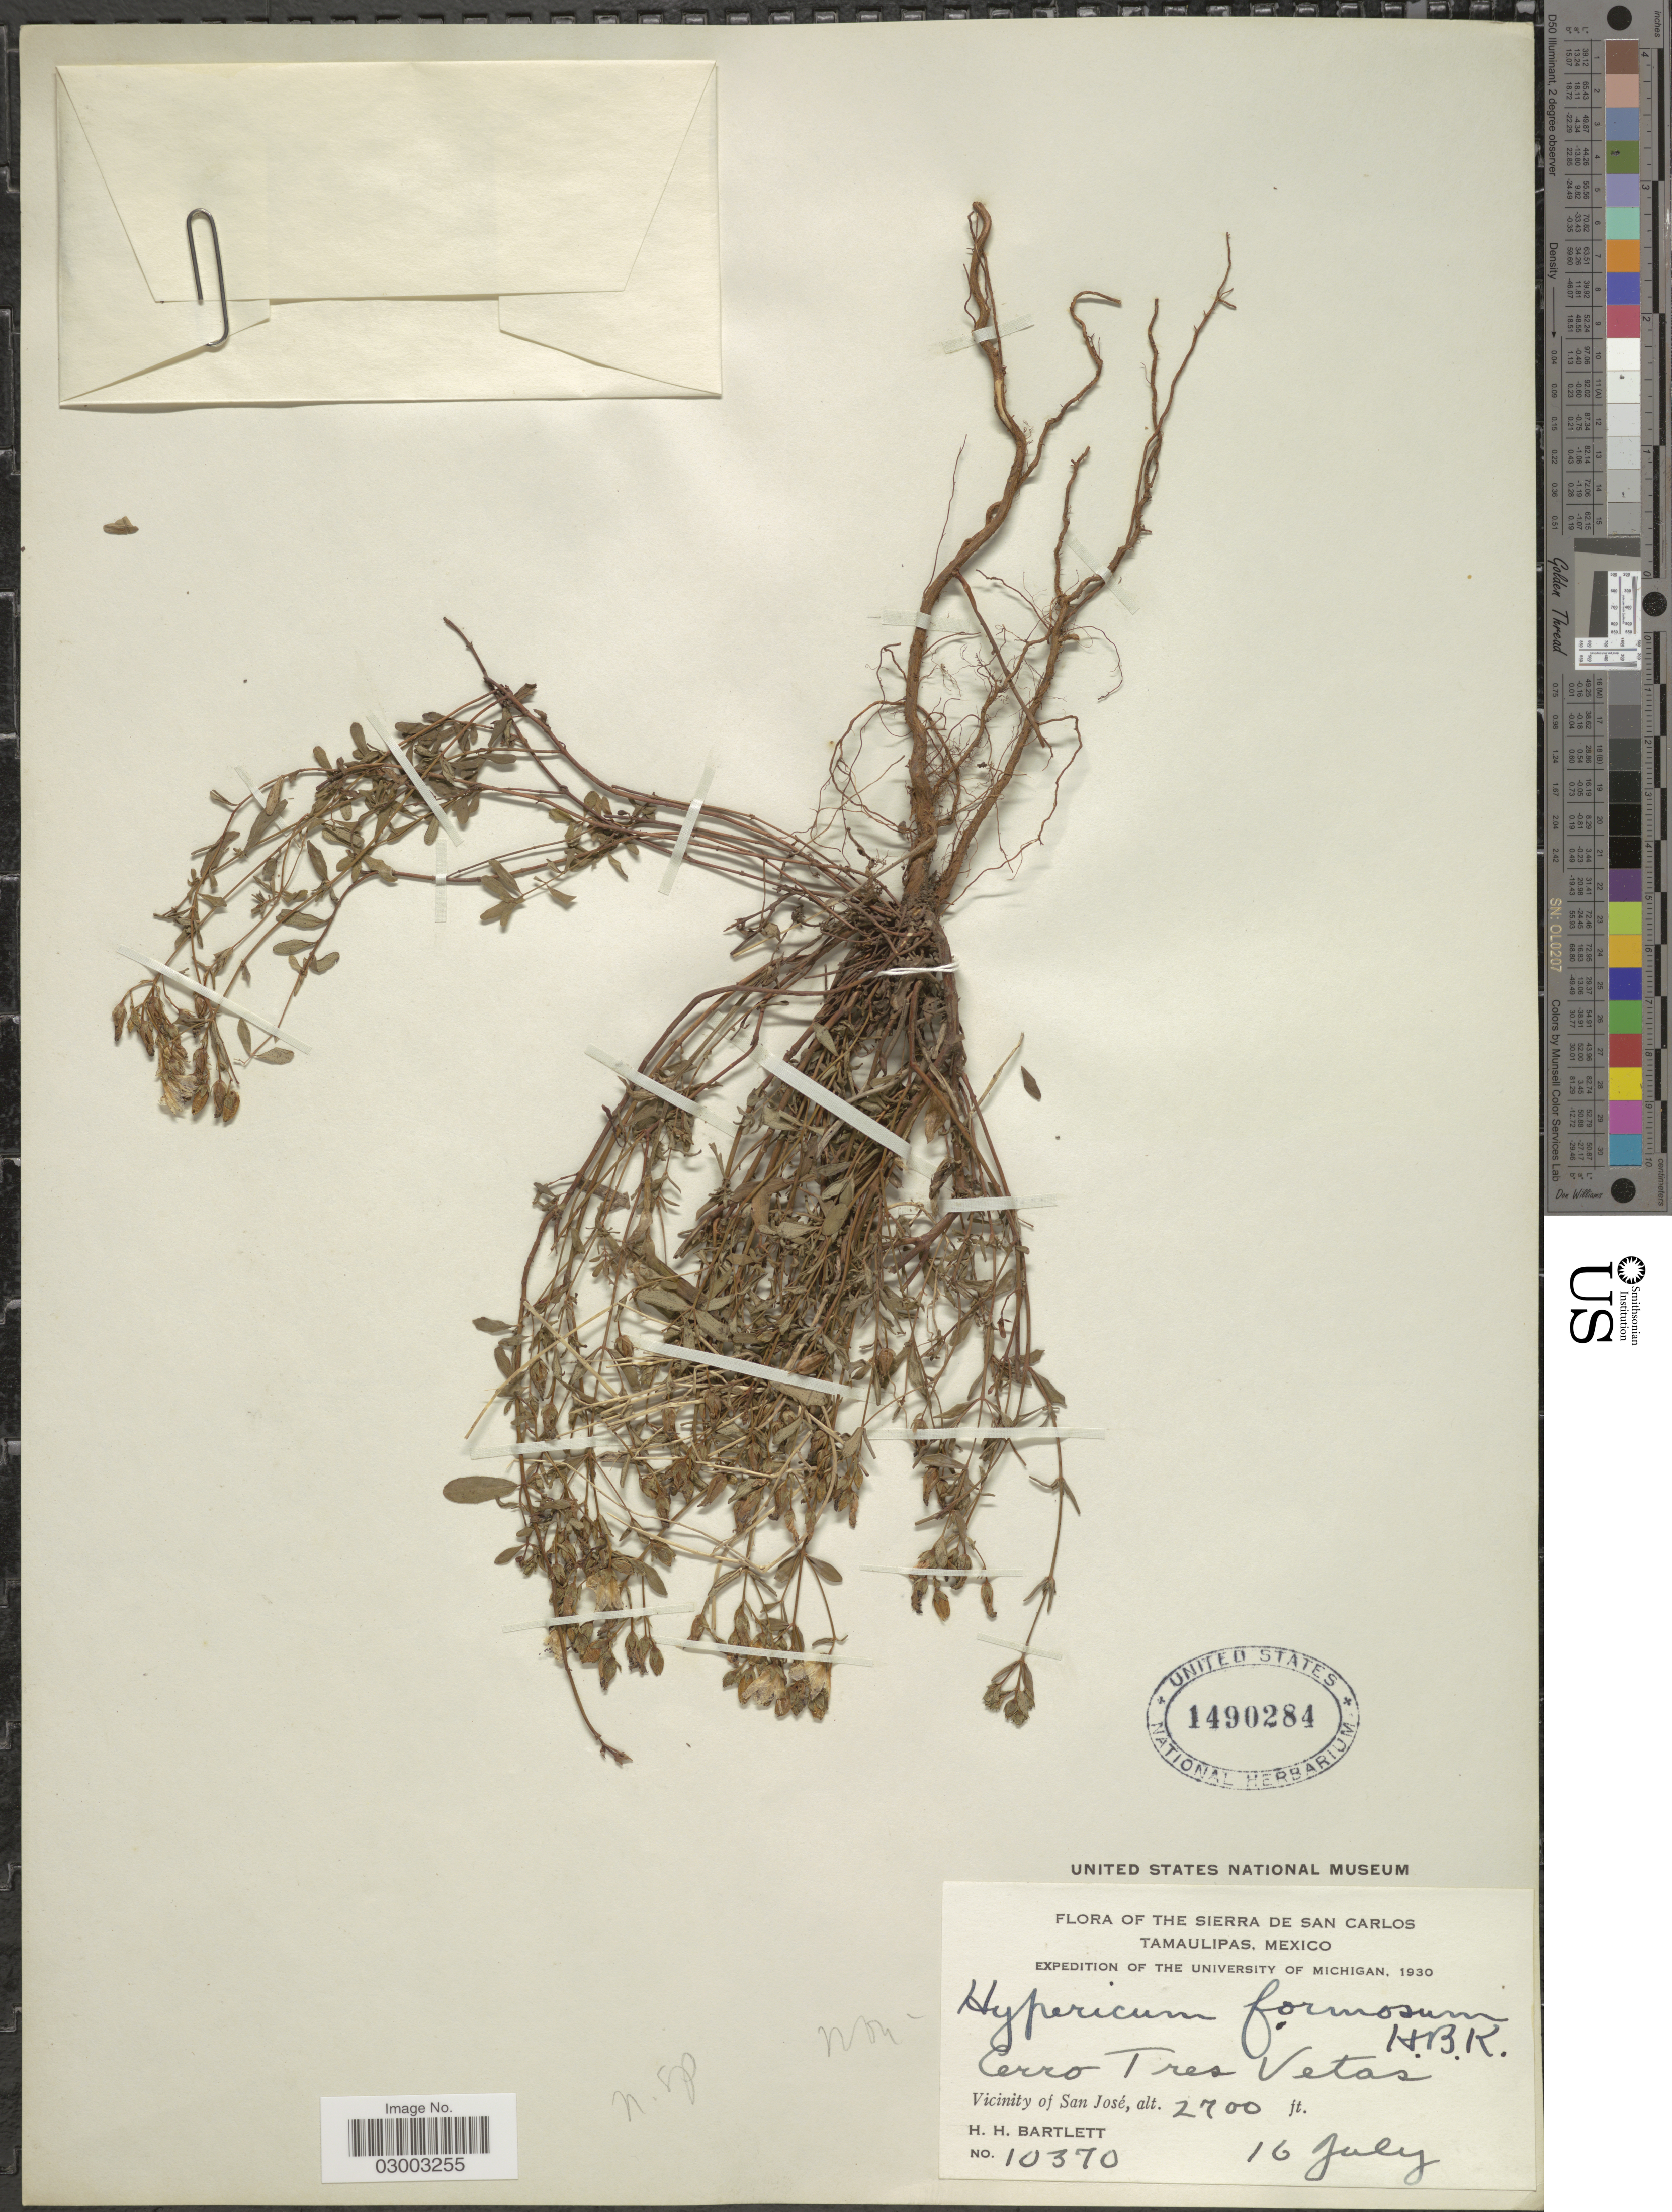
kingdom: Plantae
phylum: Tracheophyta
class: Magnoliopsida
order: Malpighiales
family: Hypericaceae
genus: Hypericum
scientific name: Hypericum pringlei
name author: S. Watson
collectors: H. H. Bartlett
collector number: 10370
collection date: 1930-07-16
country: Mexico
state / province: Tamaulipas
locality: Sierra de San Carlos. Cerro Tres Vetas. Vicinity of San José.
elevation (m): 823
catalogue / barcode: US 1490284